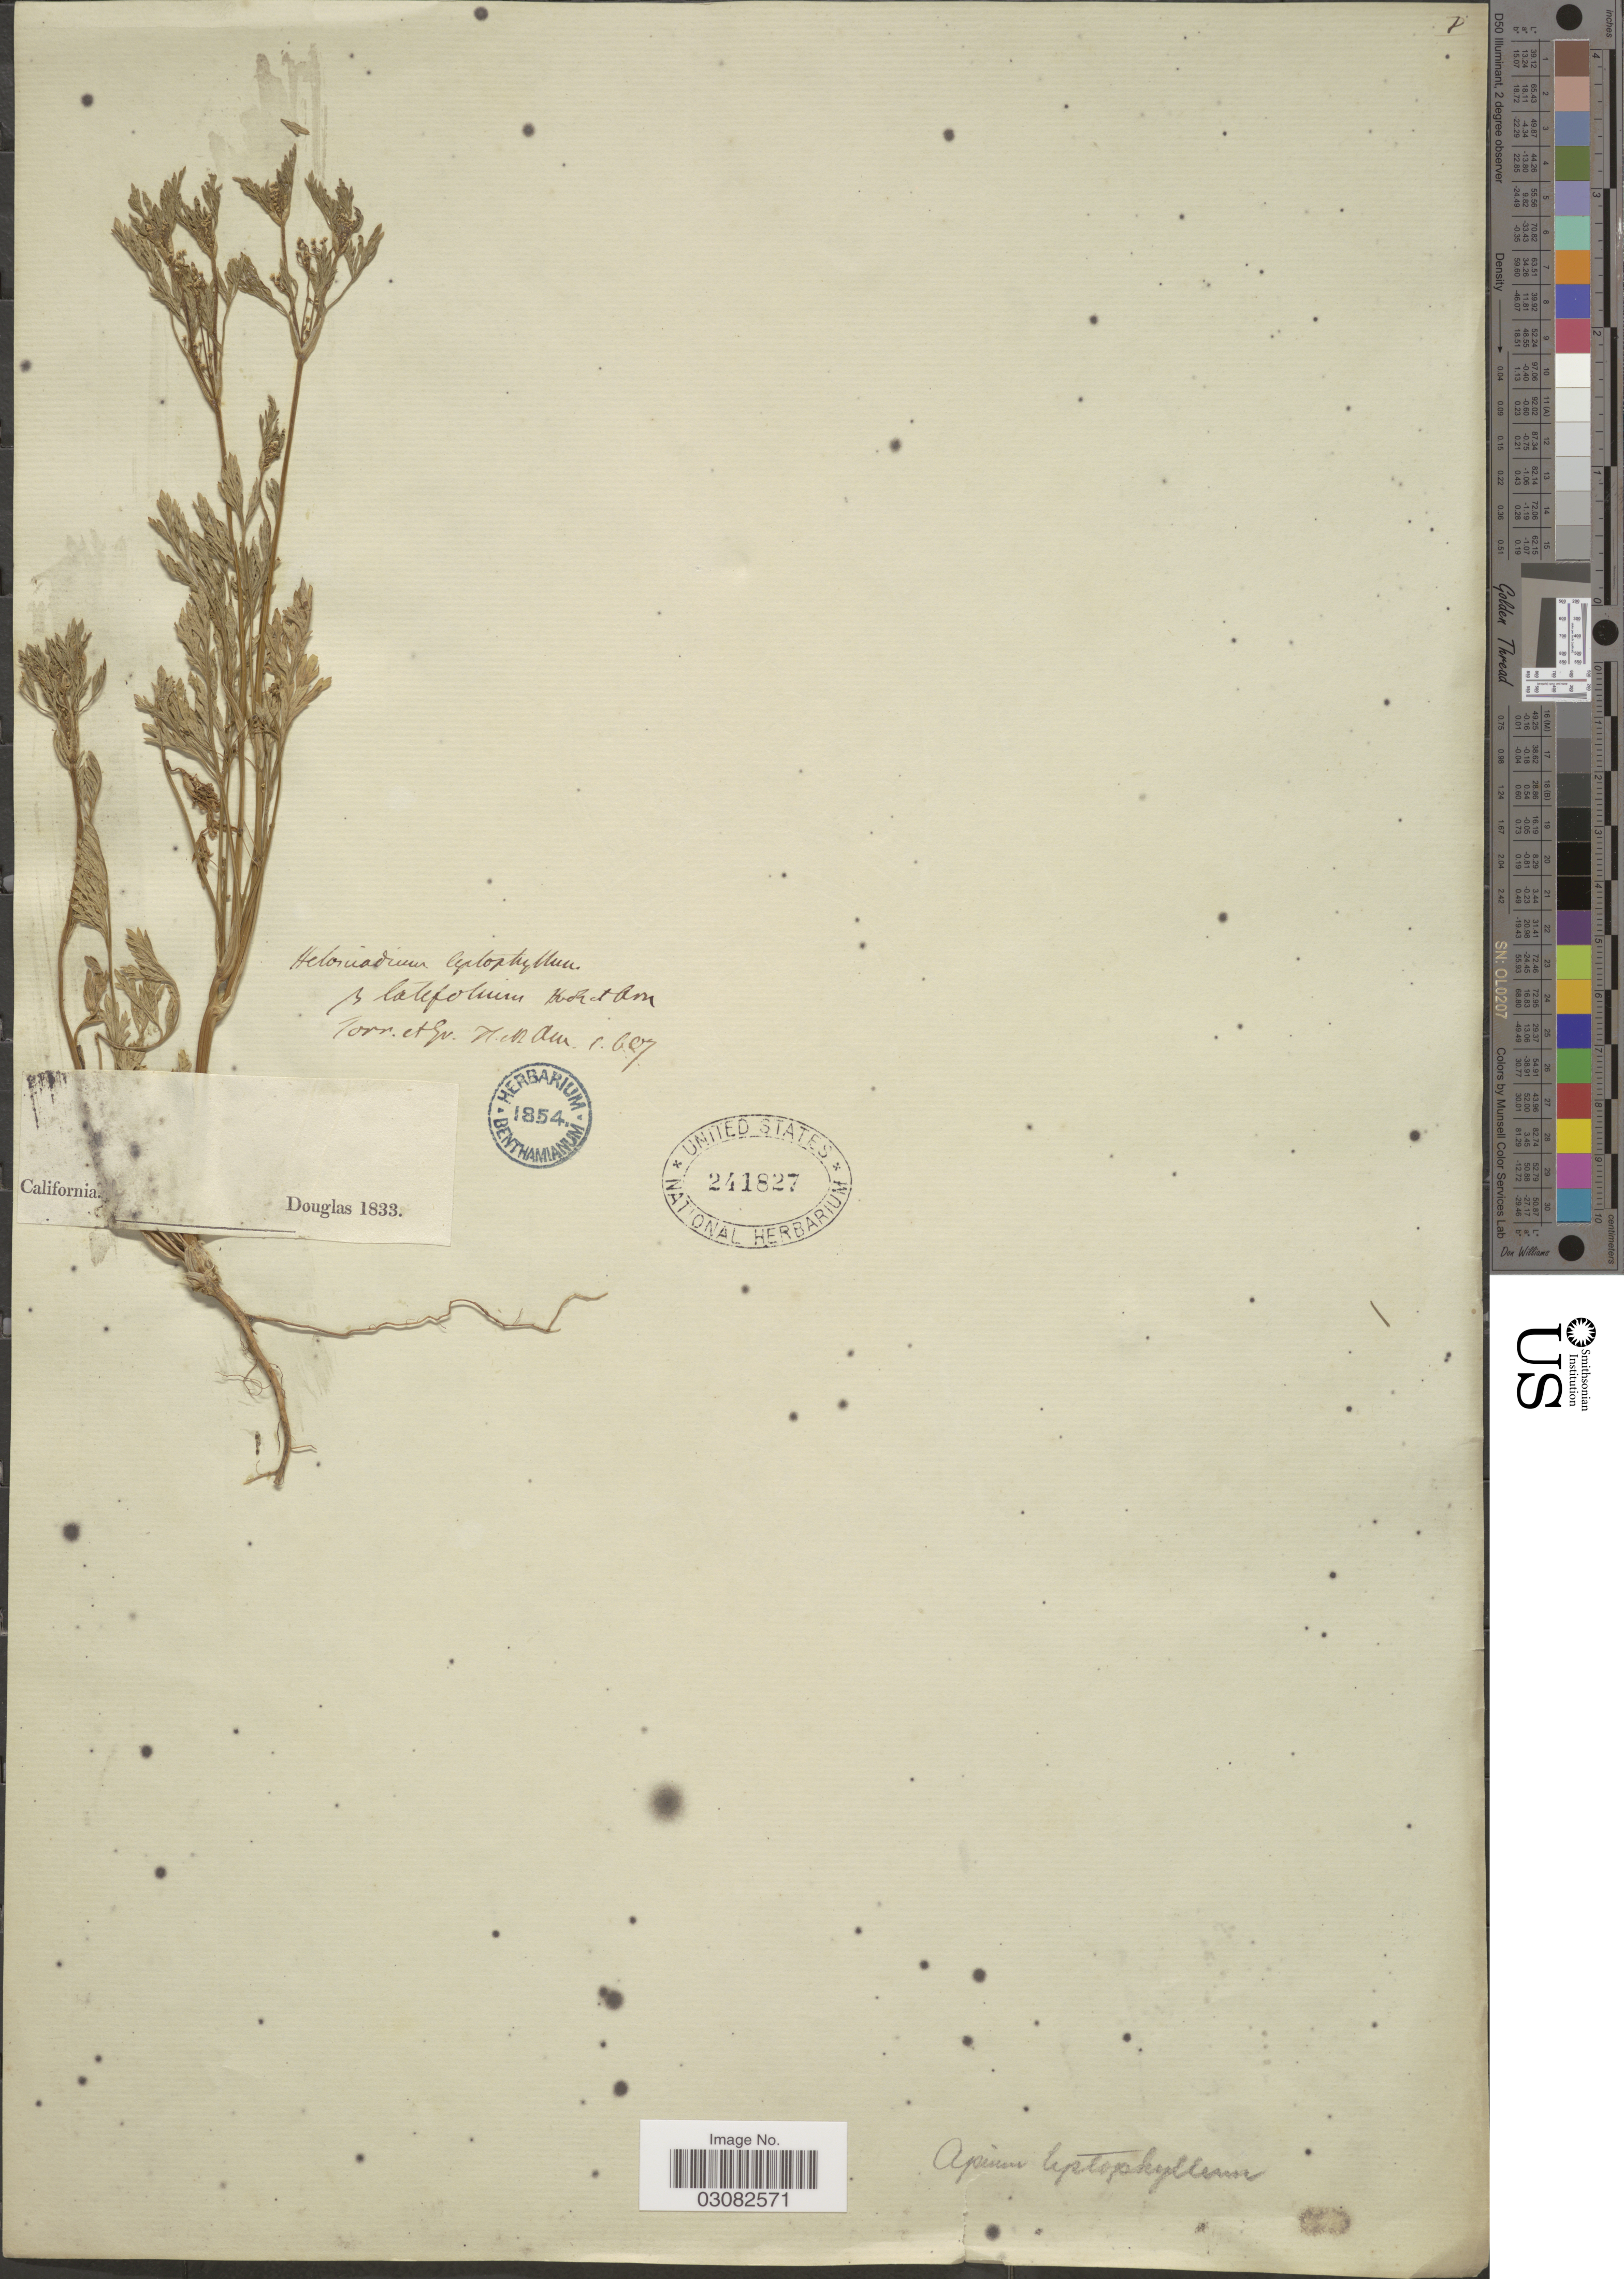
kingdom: Plantae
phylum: Tracheophyta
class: Magnoliopsida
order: Apiales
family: Apiaceae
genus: Apium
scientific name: Apium ammi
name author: (Jacq.) Urb.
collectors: P. Douglas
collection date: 1833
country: United States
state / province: California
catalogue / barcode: US 241827